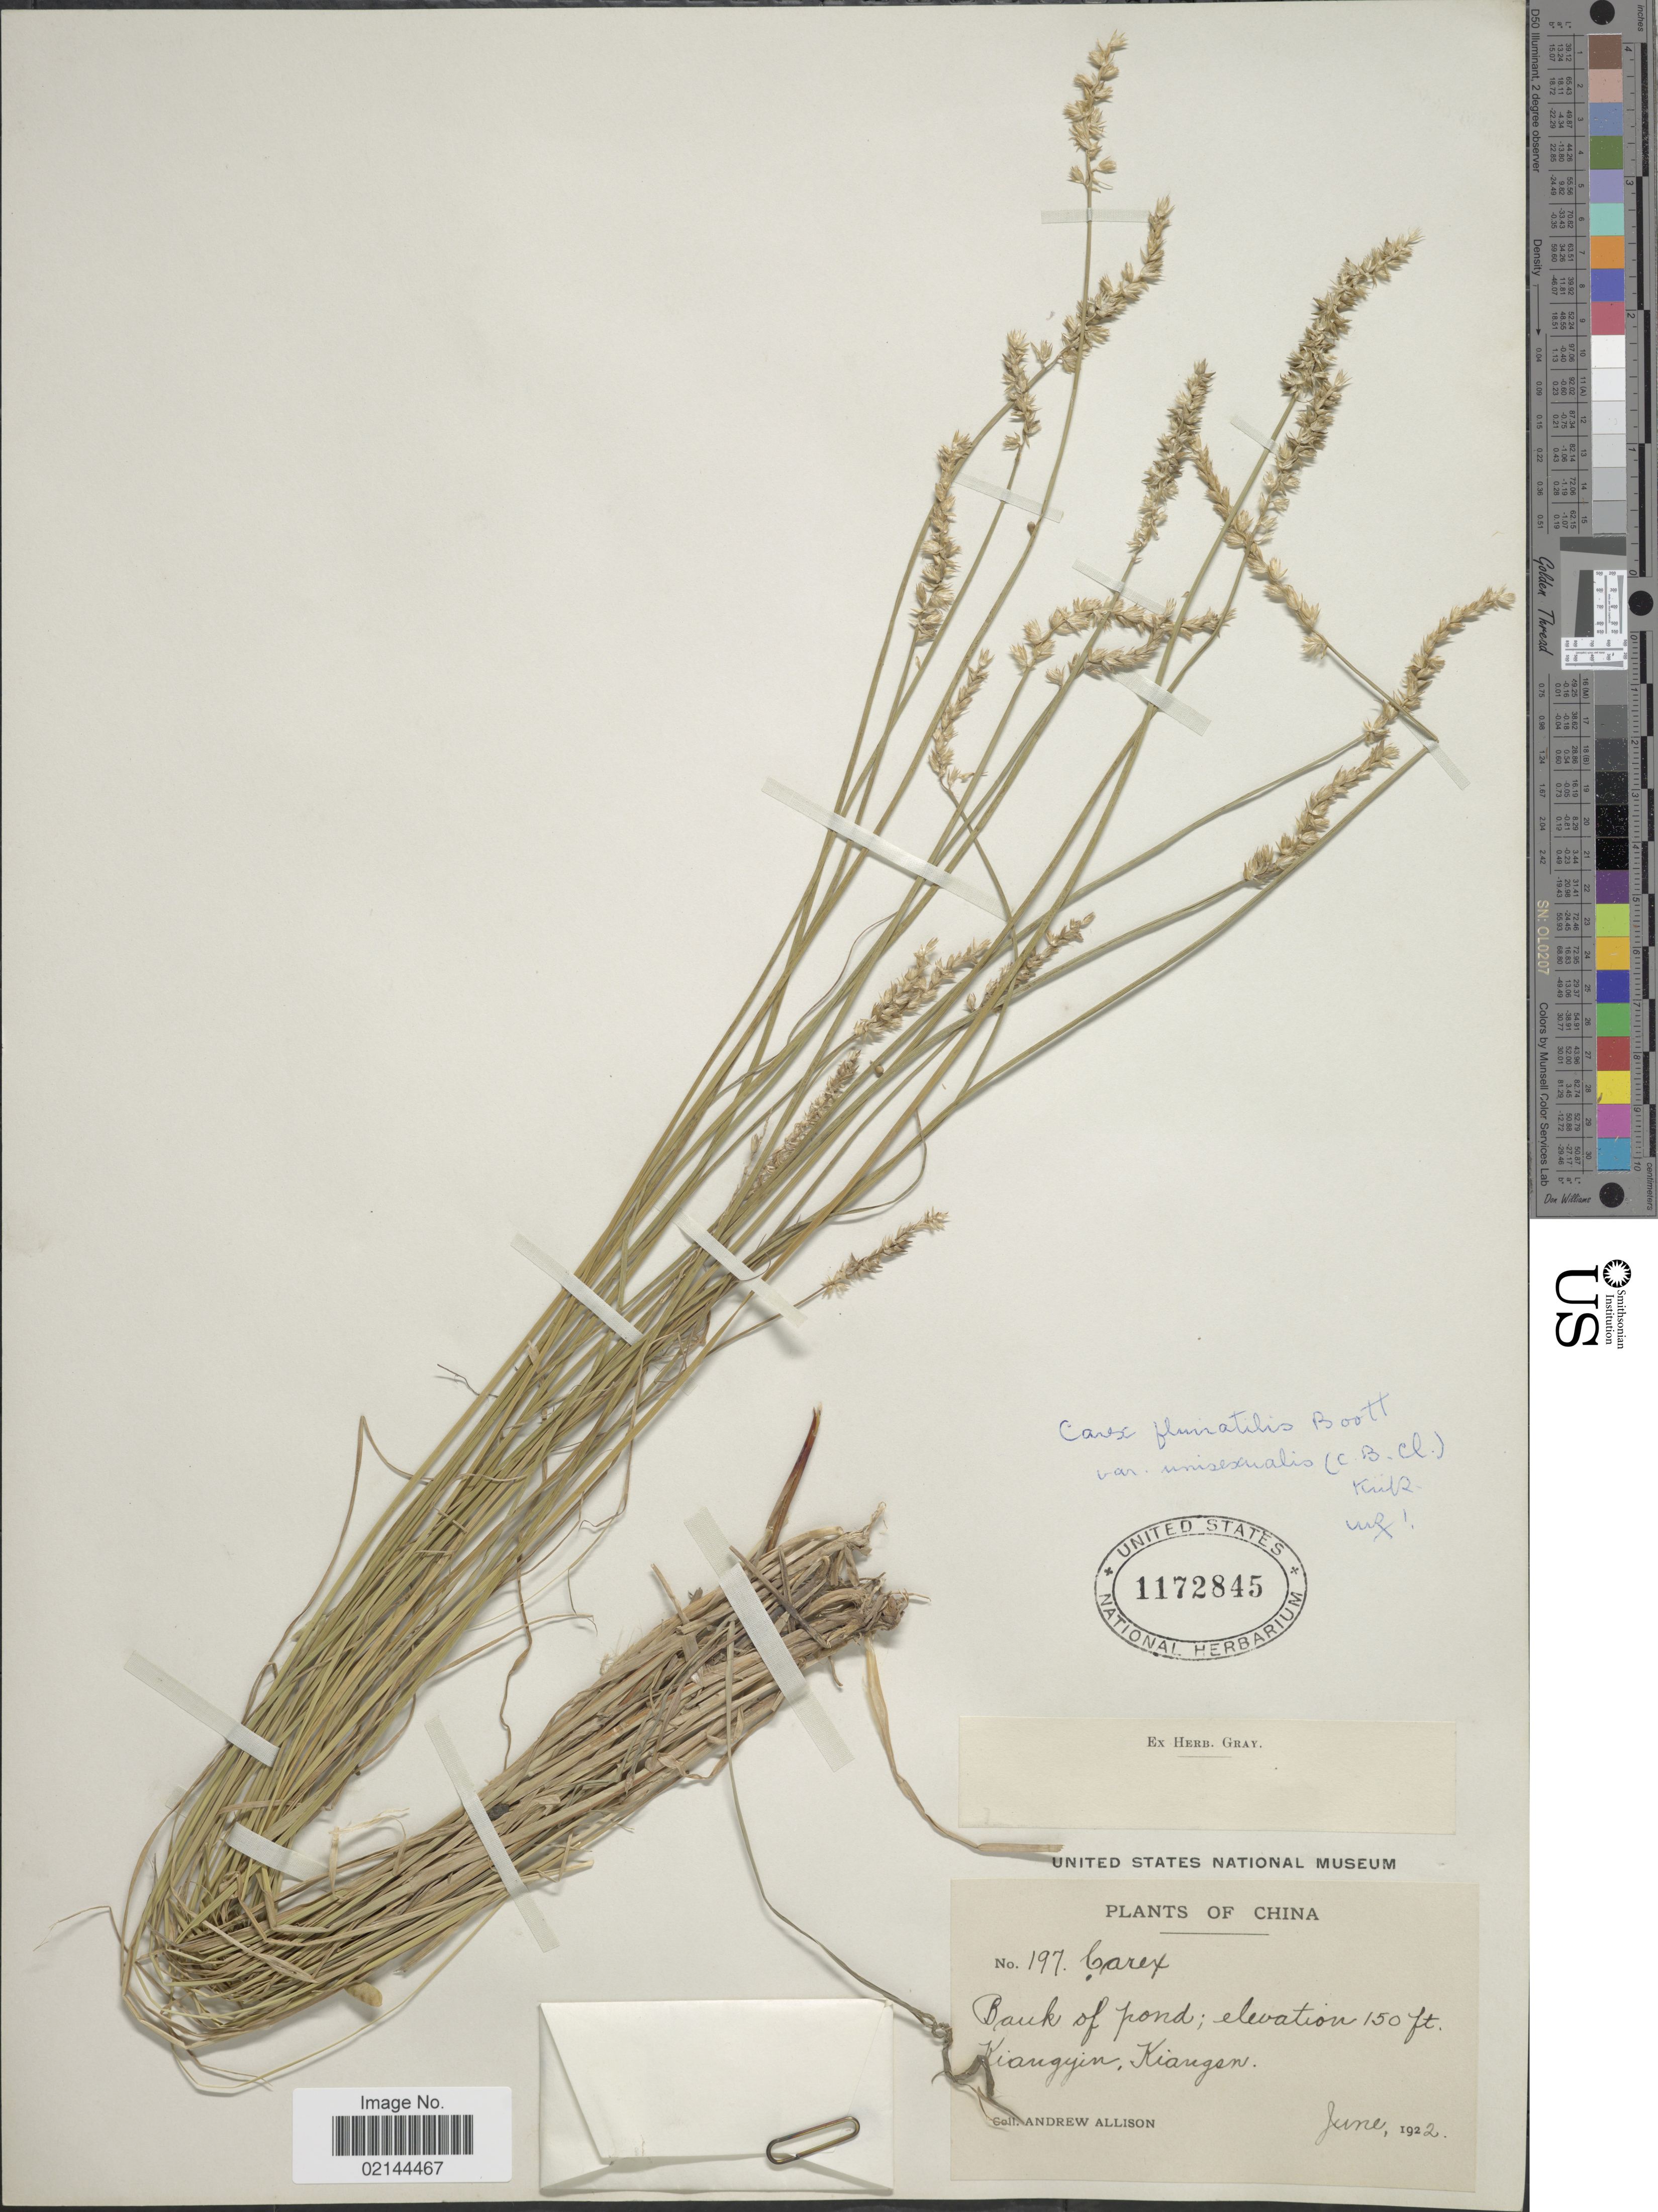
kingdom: Plantae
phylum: Tracheophyta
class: Liliopsida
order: Poales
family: Cyperaceae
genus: Carex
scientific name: Carex fluviatilis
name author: Boott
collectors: A. Allison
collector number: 197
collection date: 1922-06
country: China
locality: Bank of pond. Kiangyin, Kiangsn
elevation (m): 46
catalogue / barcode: US 1172845